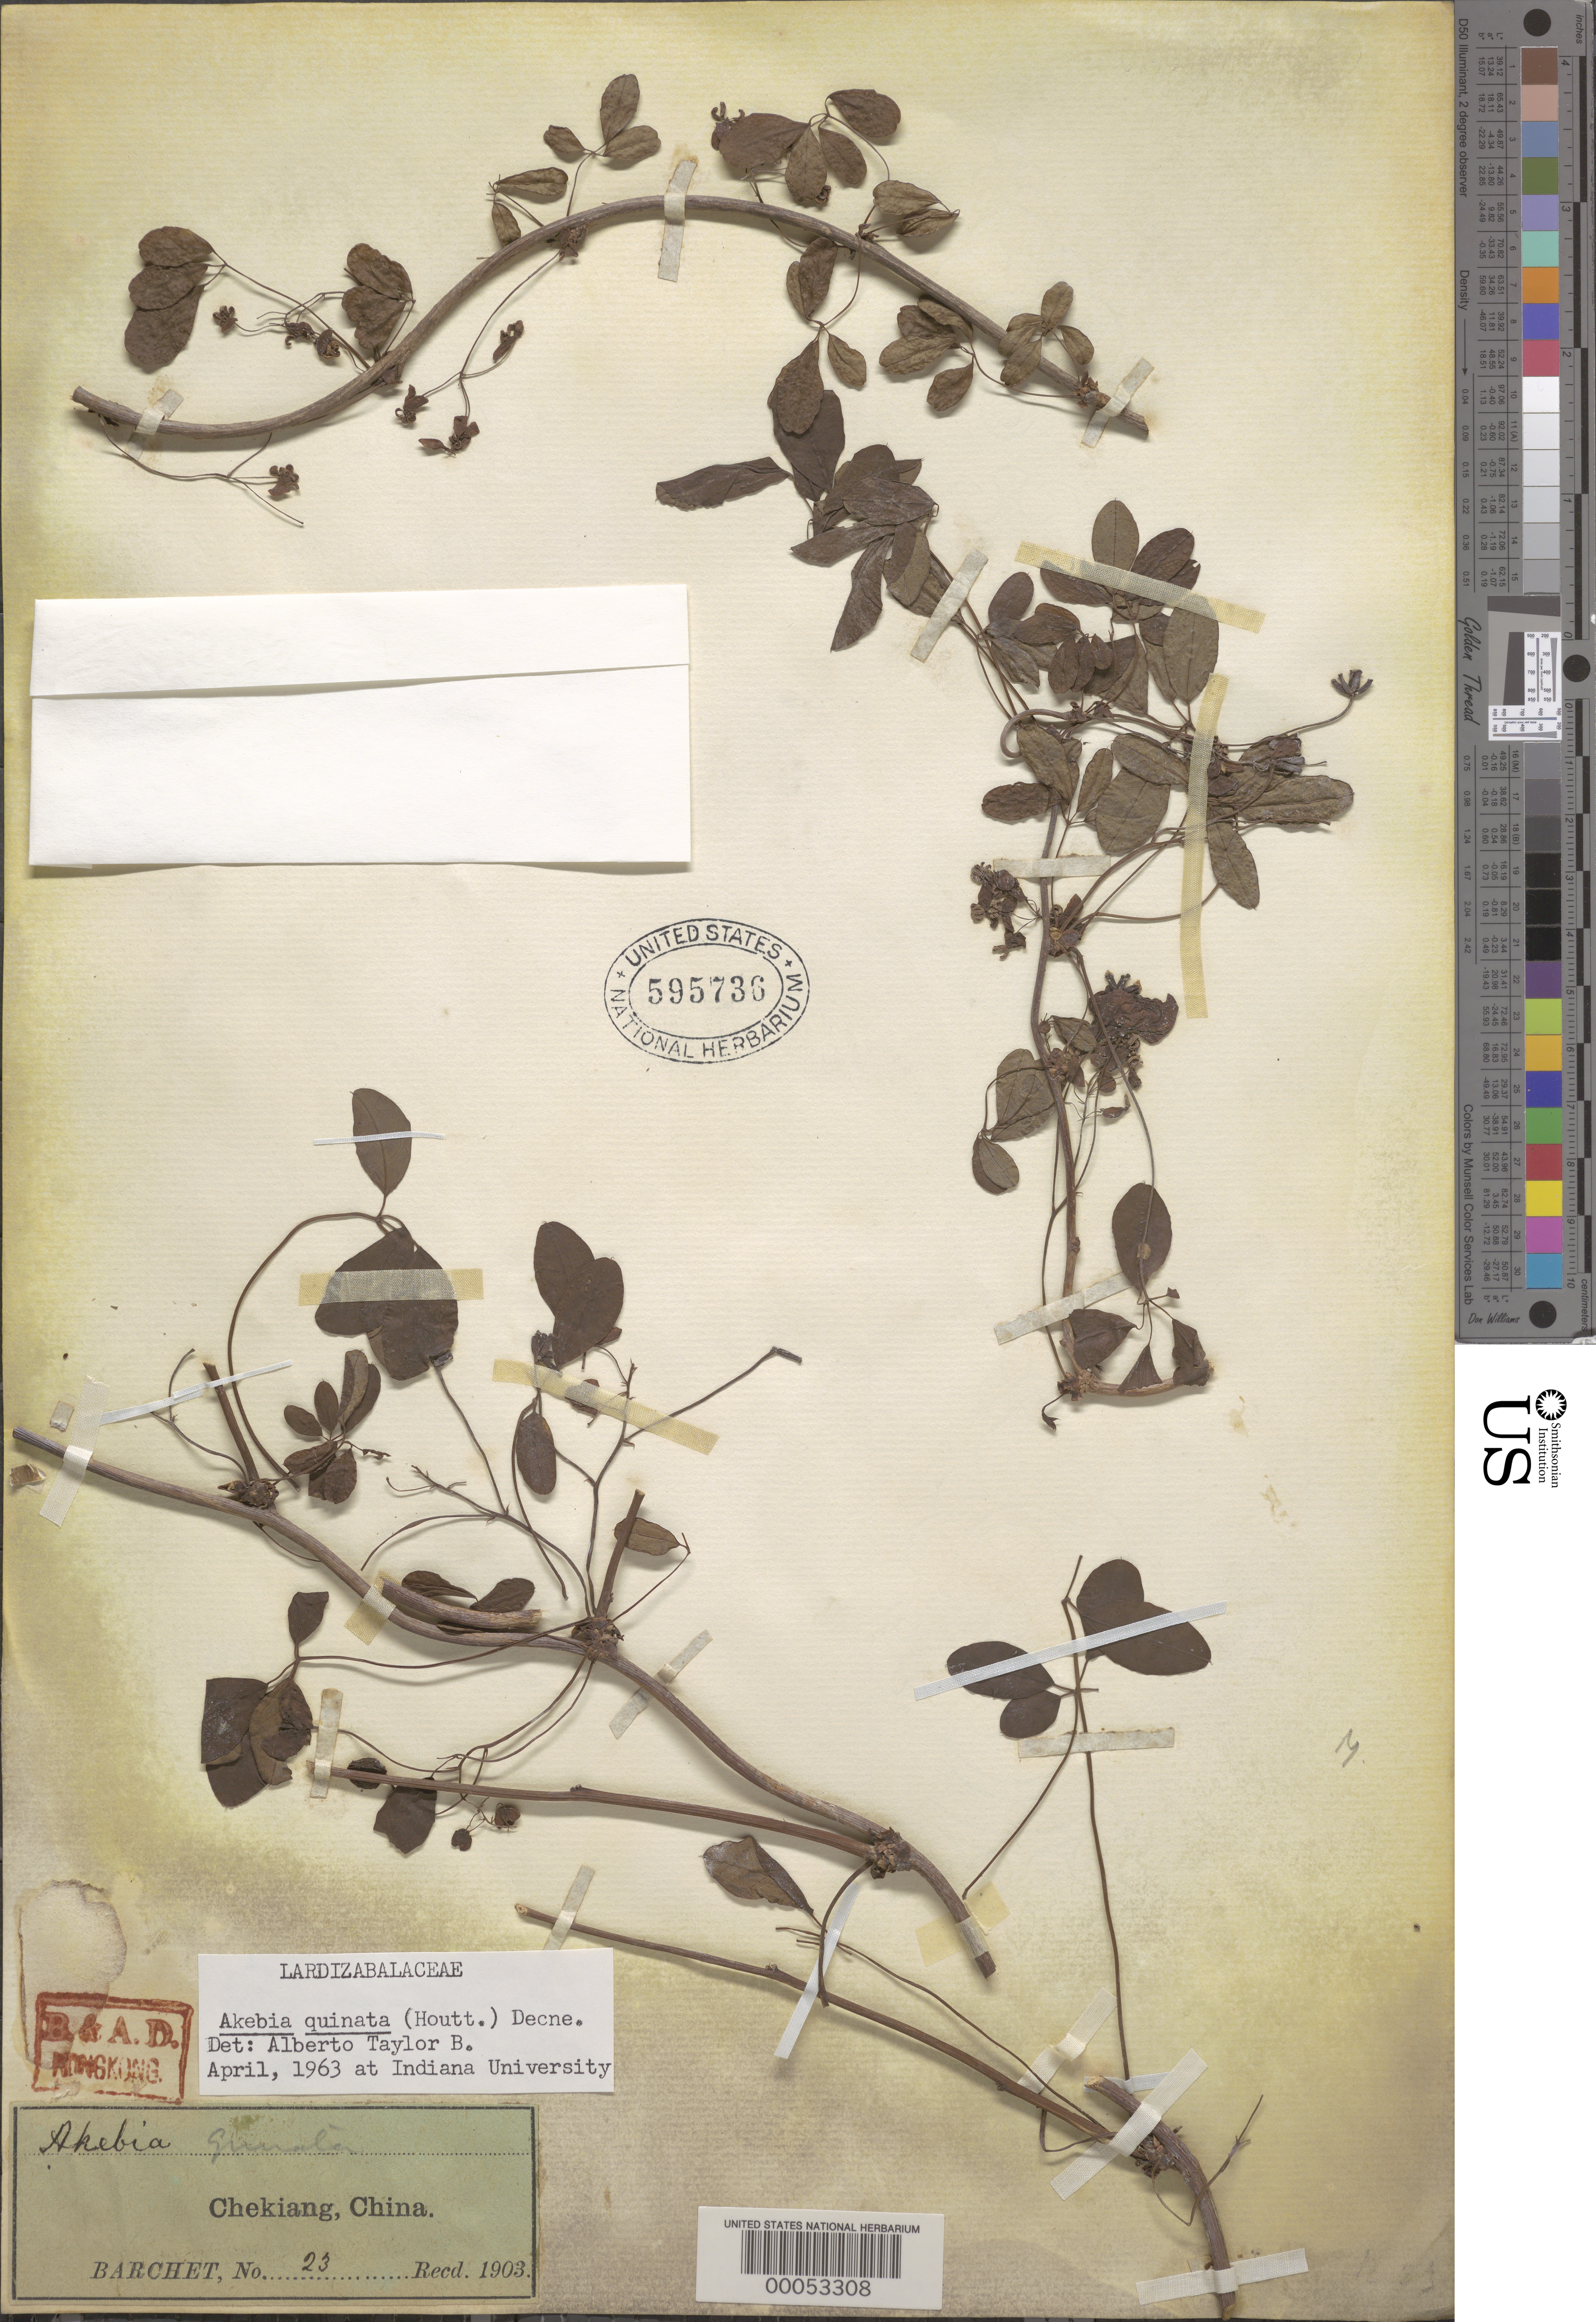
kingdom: Plantae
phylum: Tracheophyta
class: Magnoliopsida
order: Ranunculales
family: Lardizabalaceae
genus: Akebia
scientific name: Akebia quinata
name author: (Houtt.) Decne.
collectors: S. P. Barchet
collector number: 23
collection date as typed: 1903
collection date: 1903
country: China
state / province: Zhejiang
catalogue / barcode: US 595736